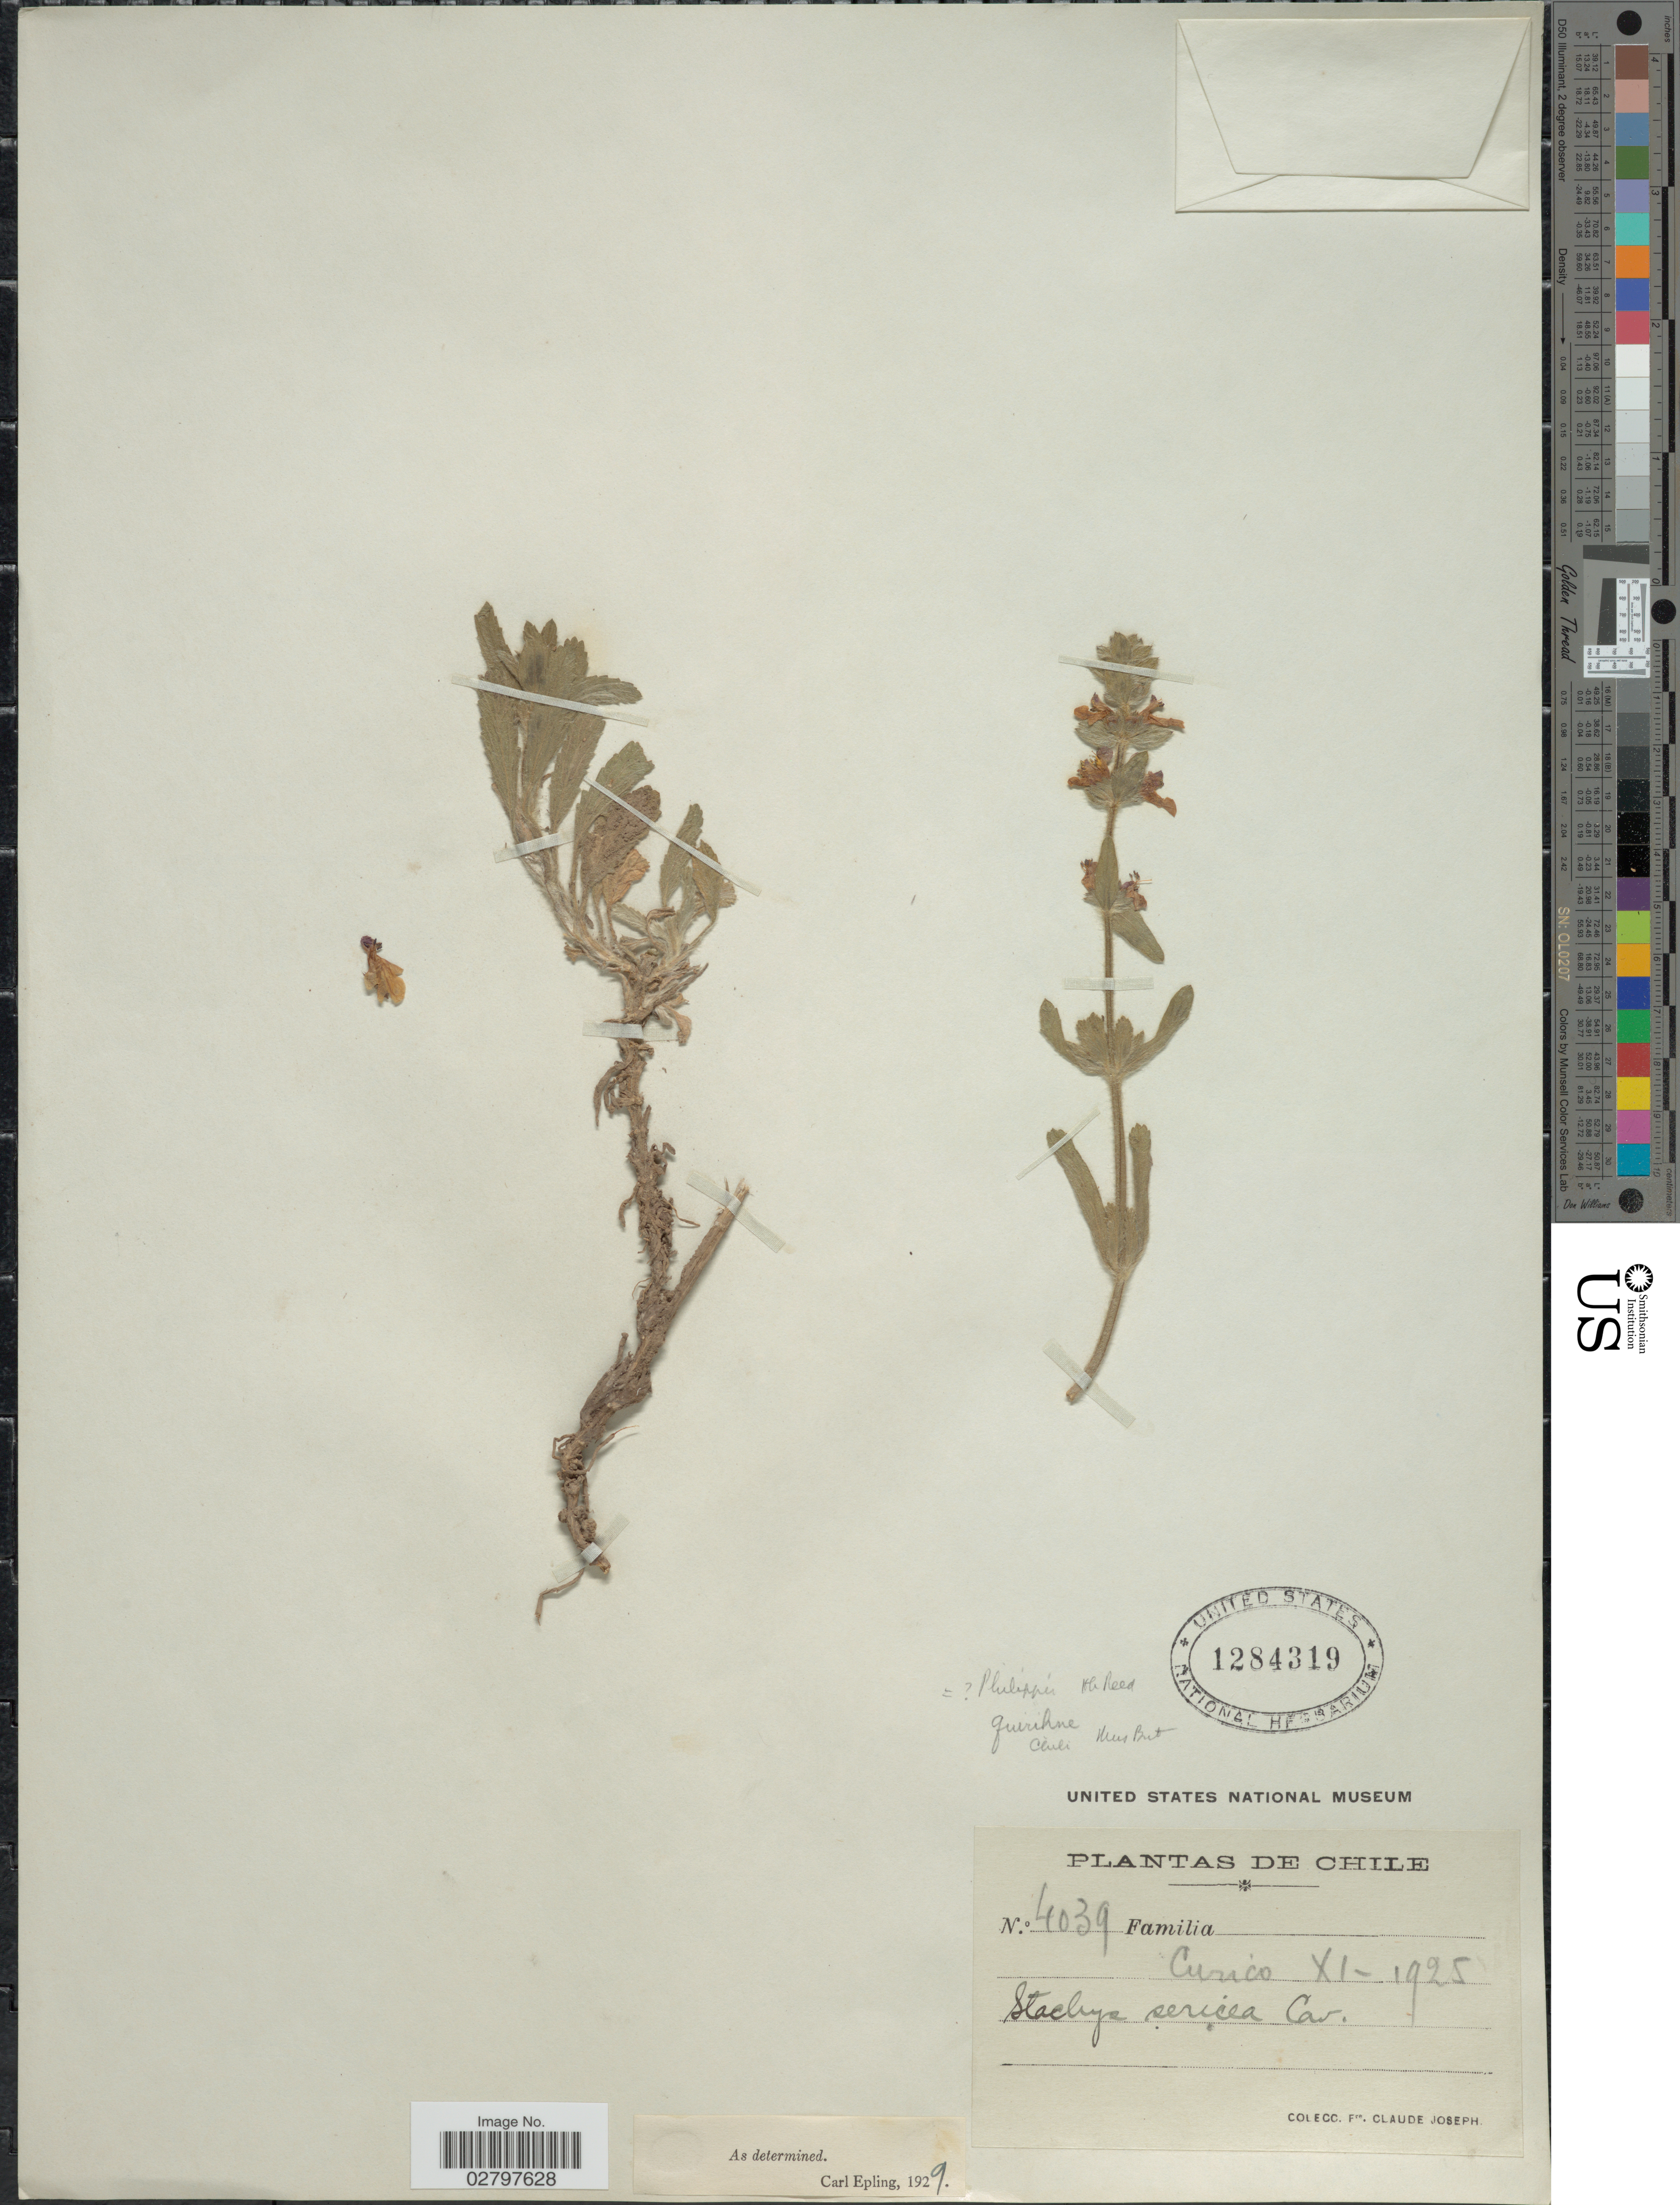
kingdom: Plantae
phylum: Tracheophyta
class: Magnoliopsida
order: Lamiales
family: Lamiaceae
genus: Stachys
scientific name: Stachys sericea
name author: Cav.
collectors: Bro. Claude-Joseph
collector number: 4039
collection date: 1925-11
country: Chile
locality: Curico.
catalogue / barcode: US 1284319